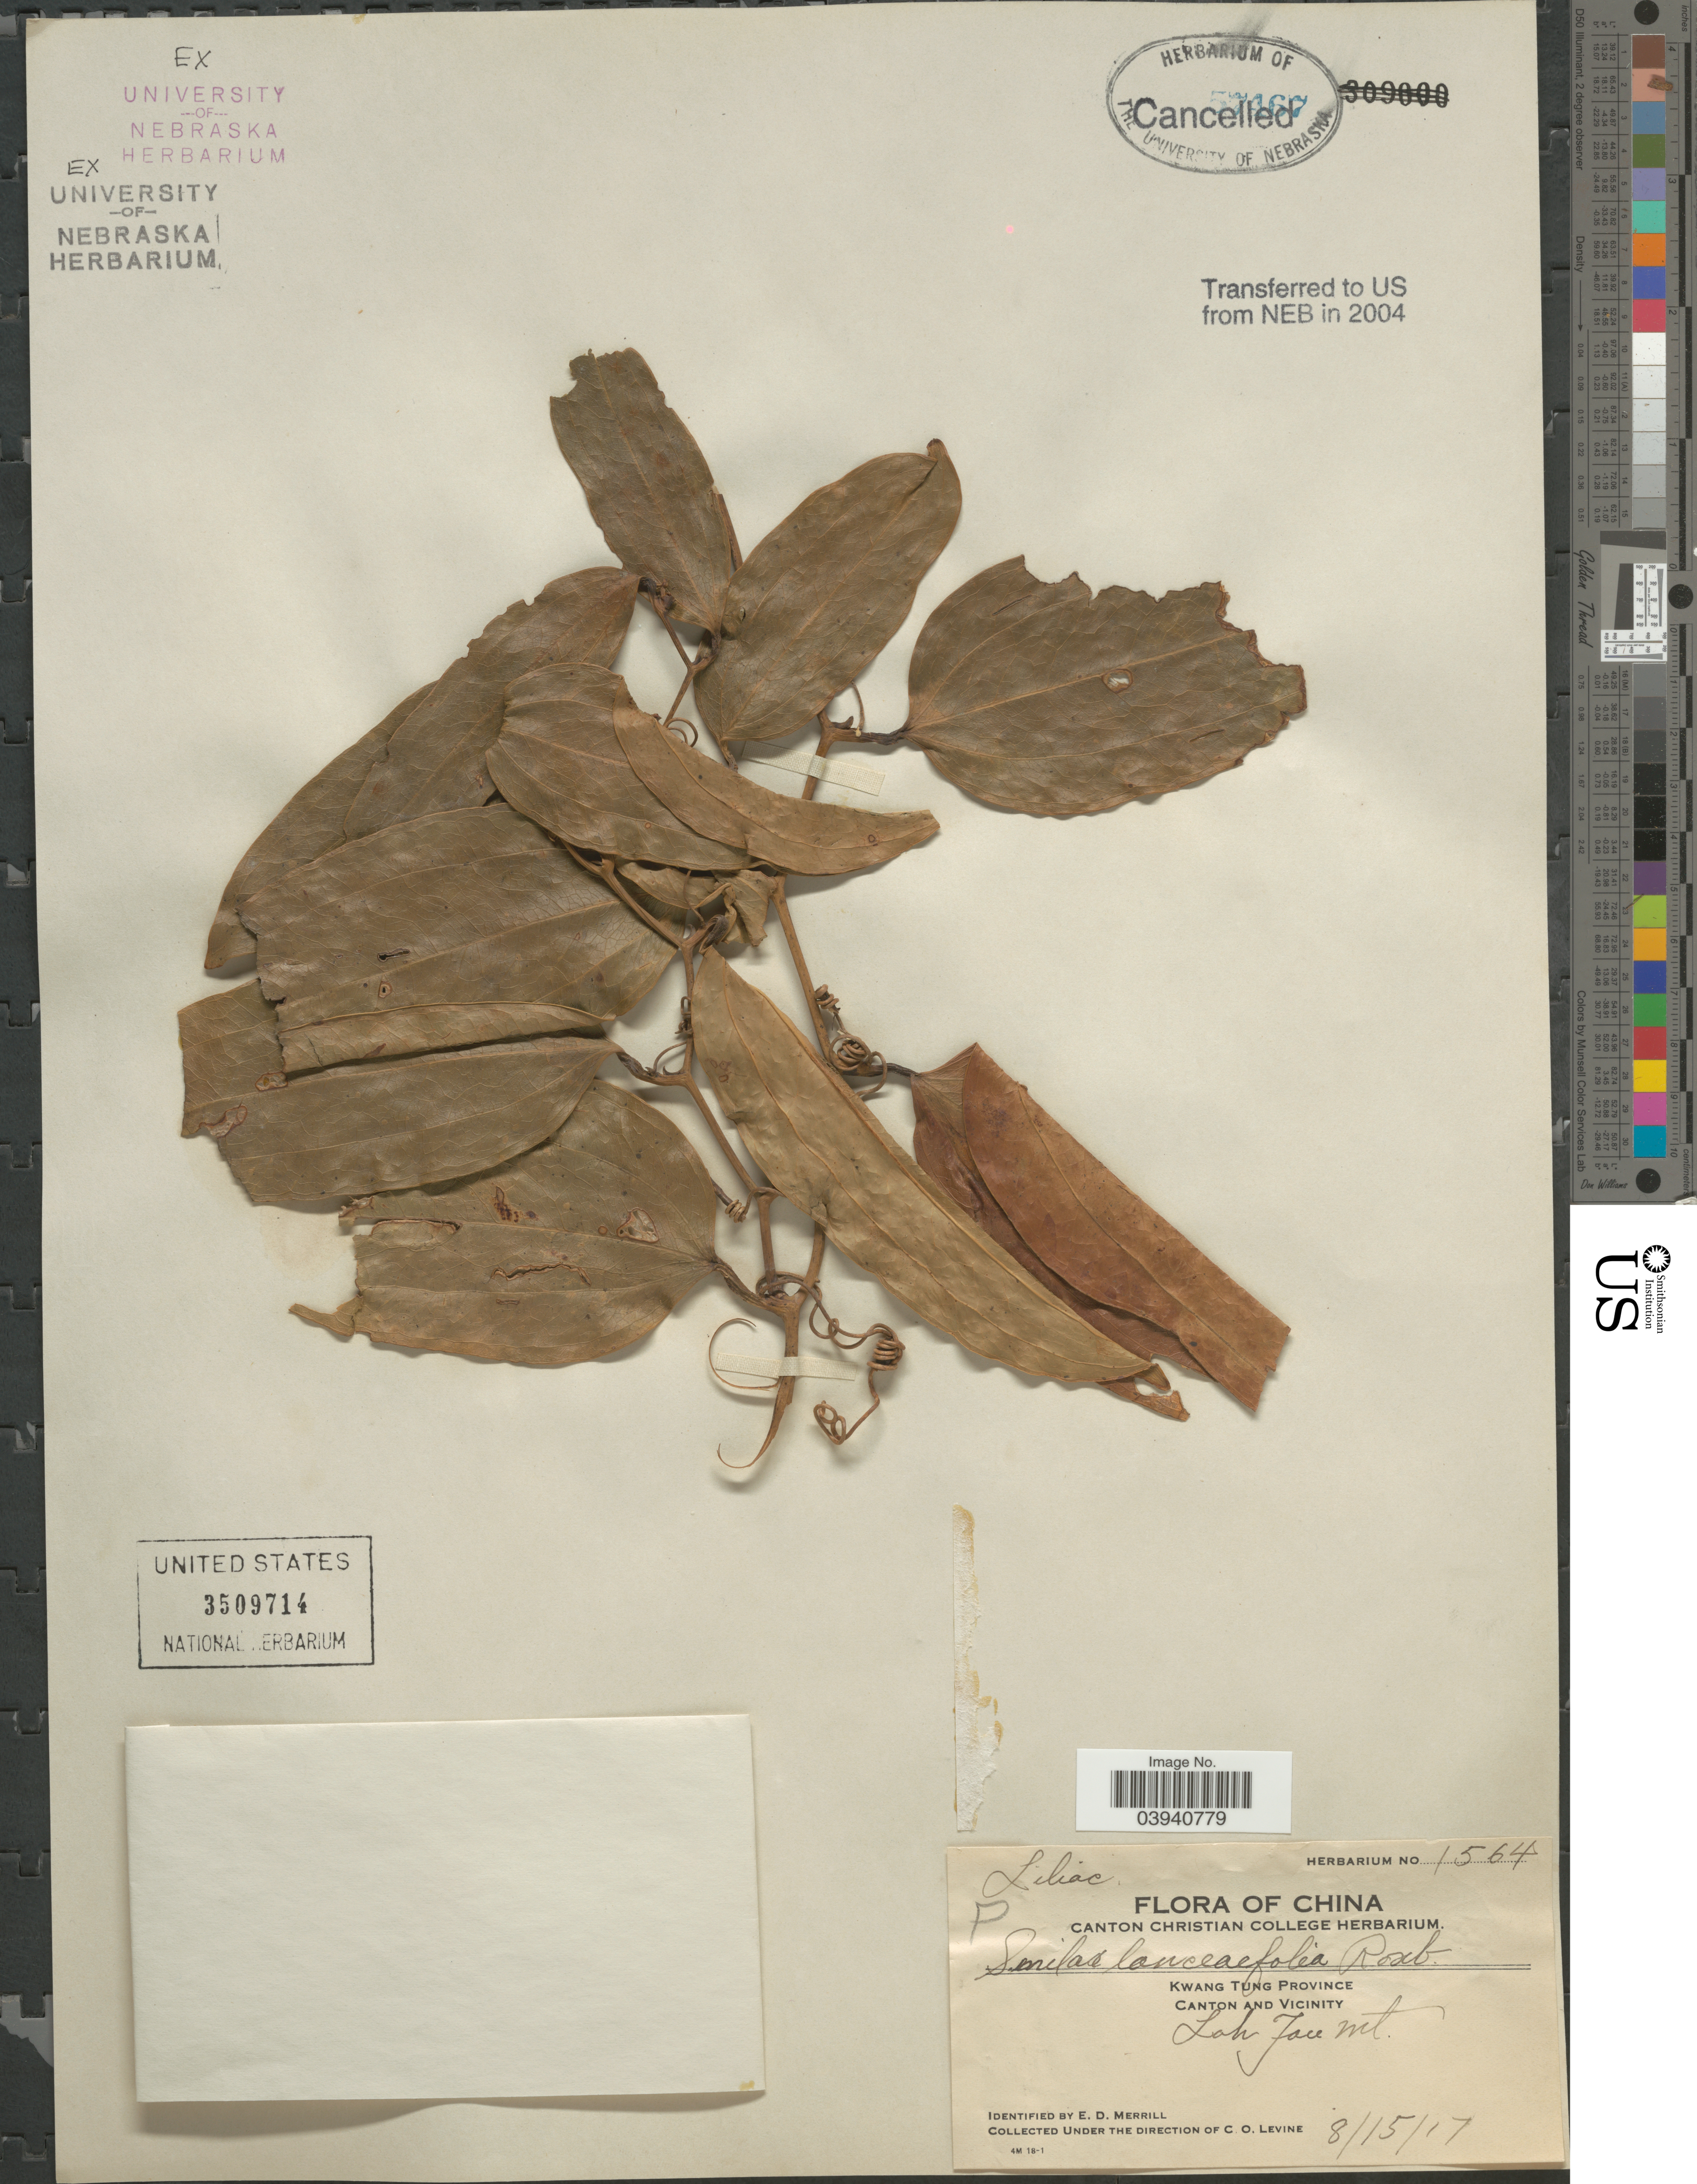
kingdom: Plantae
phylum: Tracheophyta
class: Liliopsida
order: Liliales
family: Smilacaceae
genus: Smilax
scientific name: Smilax lanceifolia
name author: Roxb.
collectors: C. O. Levine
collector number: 1564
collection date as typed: Transcribed d/m/y: 15/8/17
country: China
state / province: Guangdong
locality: Kwang Tung Province. Canton and Vicinity. Lah Face Mt.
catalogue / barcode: US 3509714